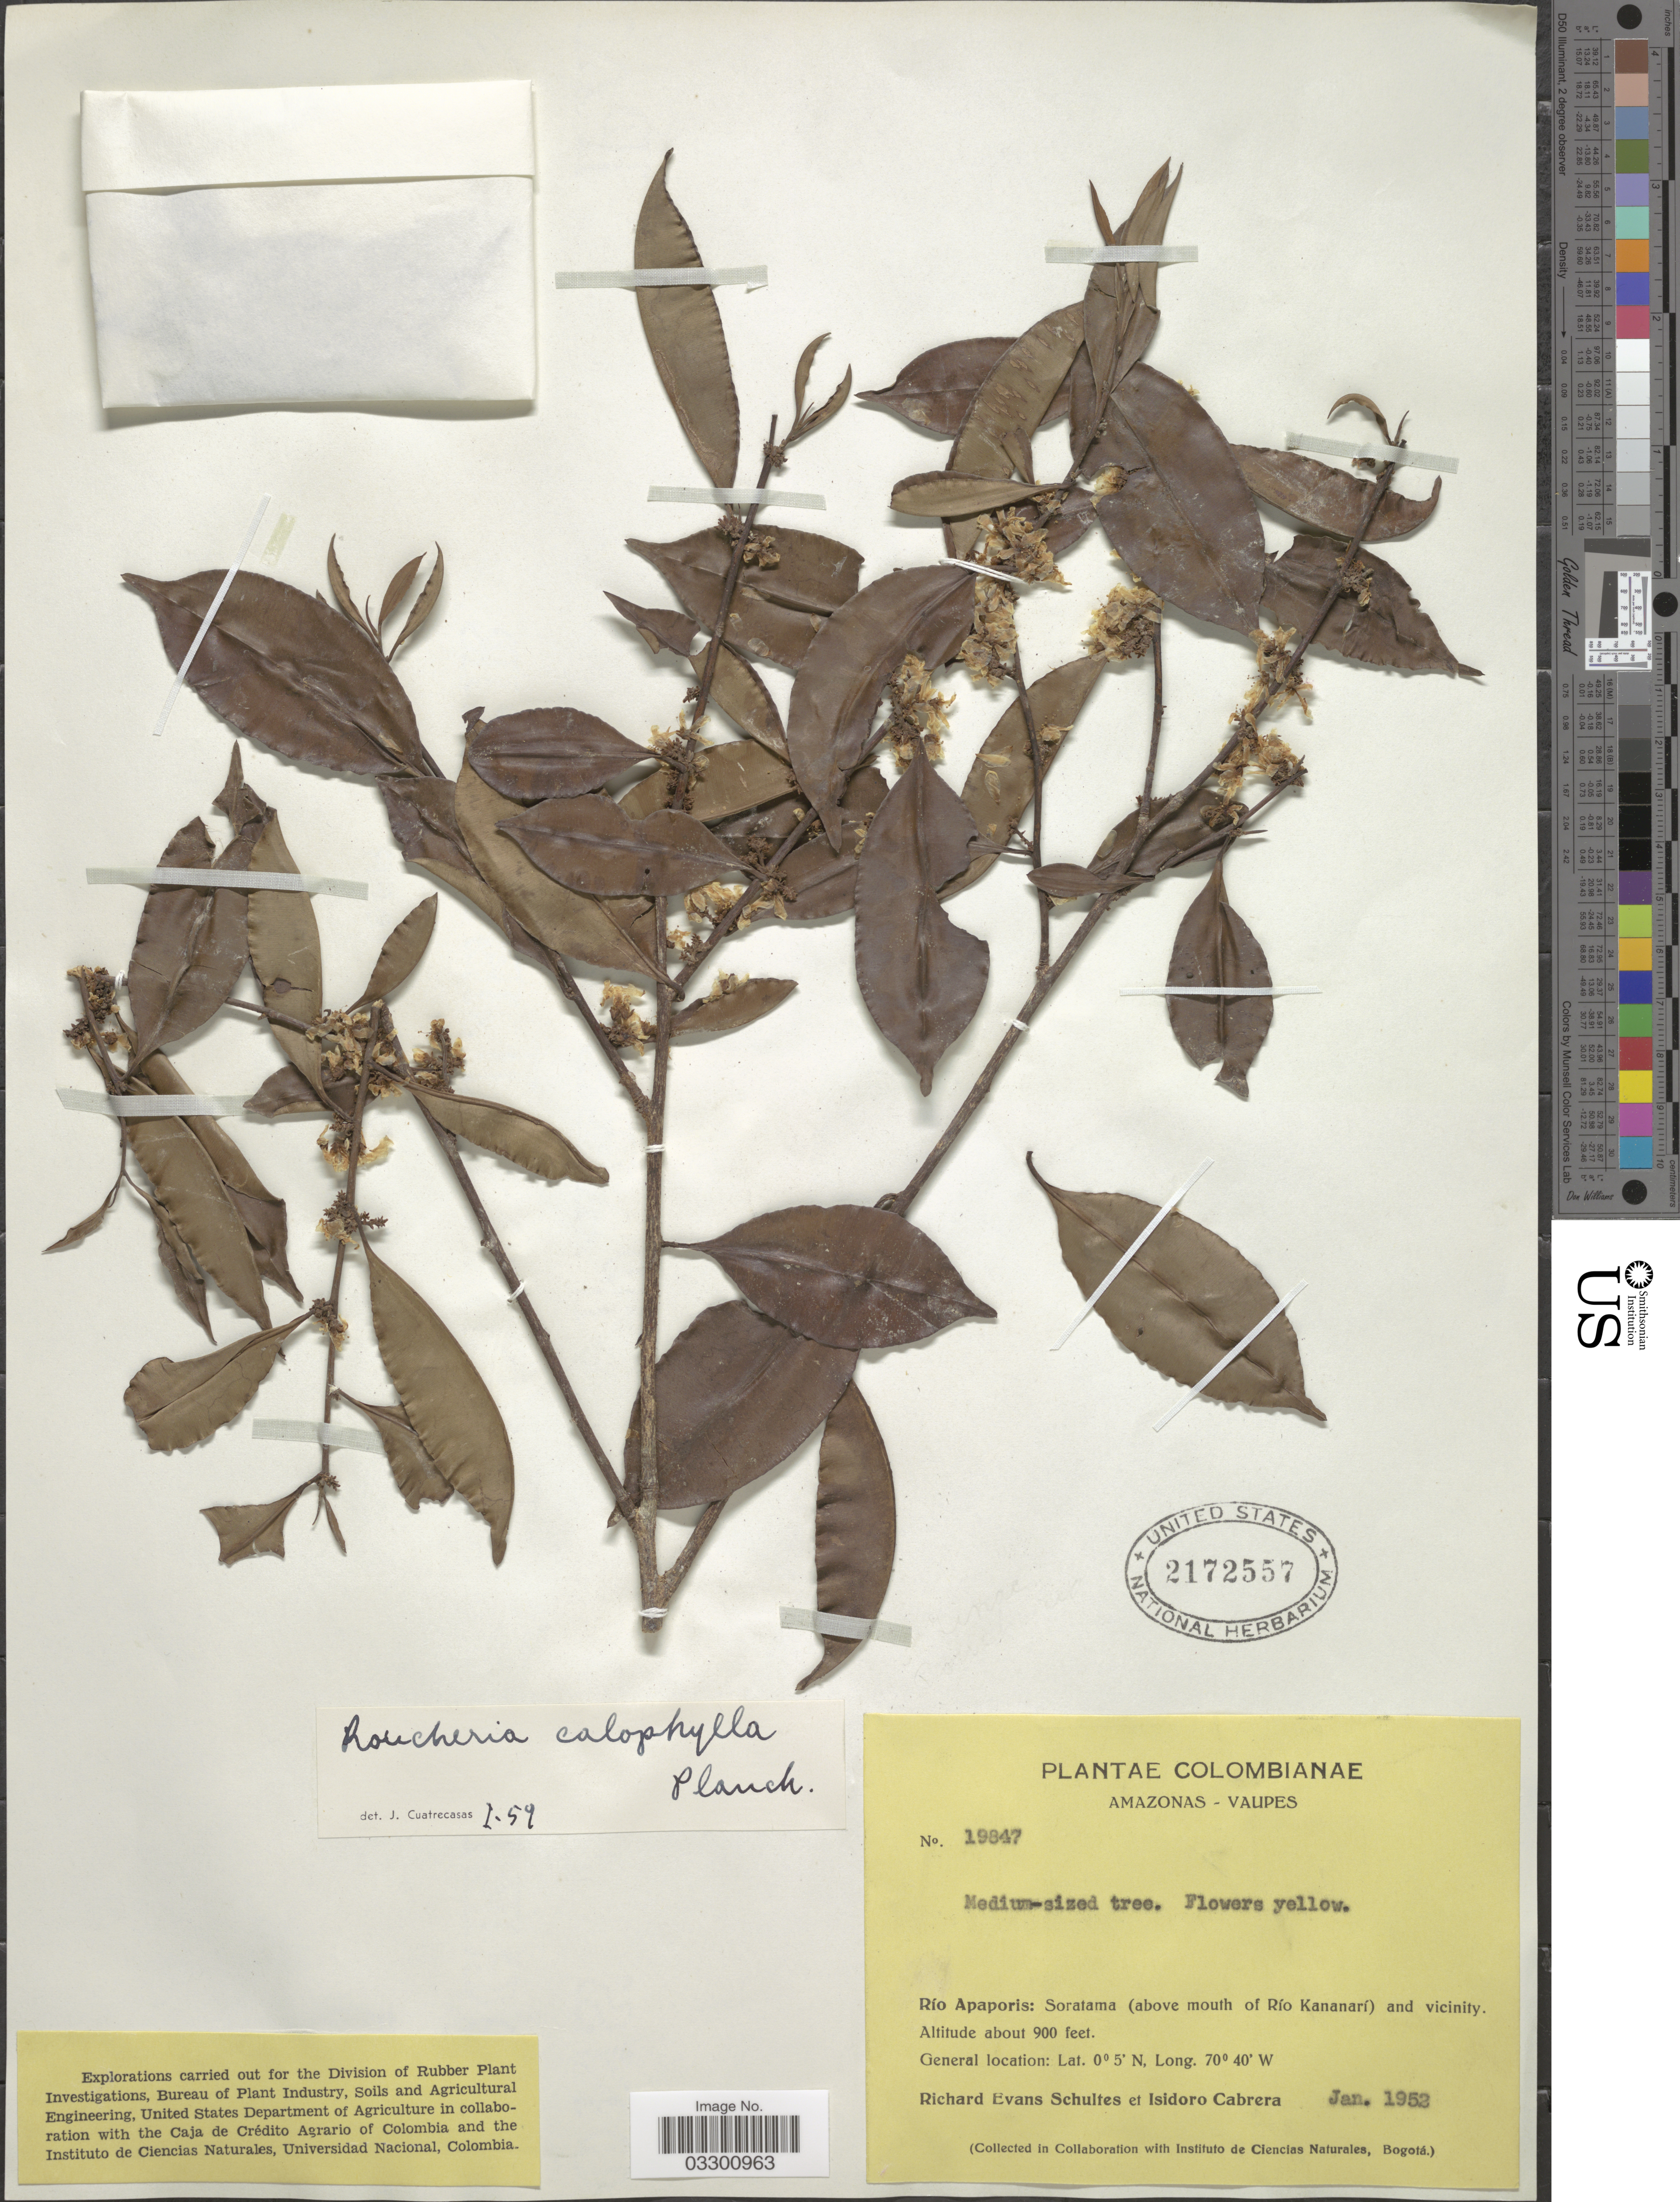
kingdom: Plantae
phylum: Tracheophyta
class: Magnoliopsida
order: Malpighiales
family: Linaceae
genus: Roucheria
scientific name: Roucheria calophylla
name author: Planch.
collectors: R. E. Schultes & I. Cabrera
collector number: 19847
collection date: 1952-01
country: Colombia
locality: Amazonas-Vaupes. Río Apaporis: Soratama (above mouth of Río Kananarí) and vicinity.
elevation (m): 274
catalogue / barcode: US 2172557